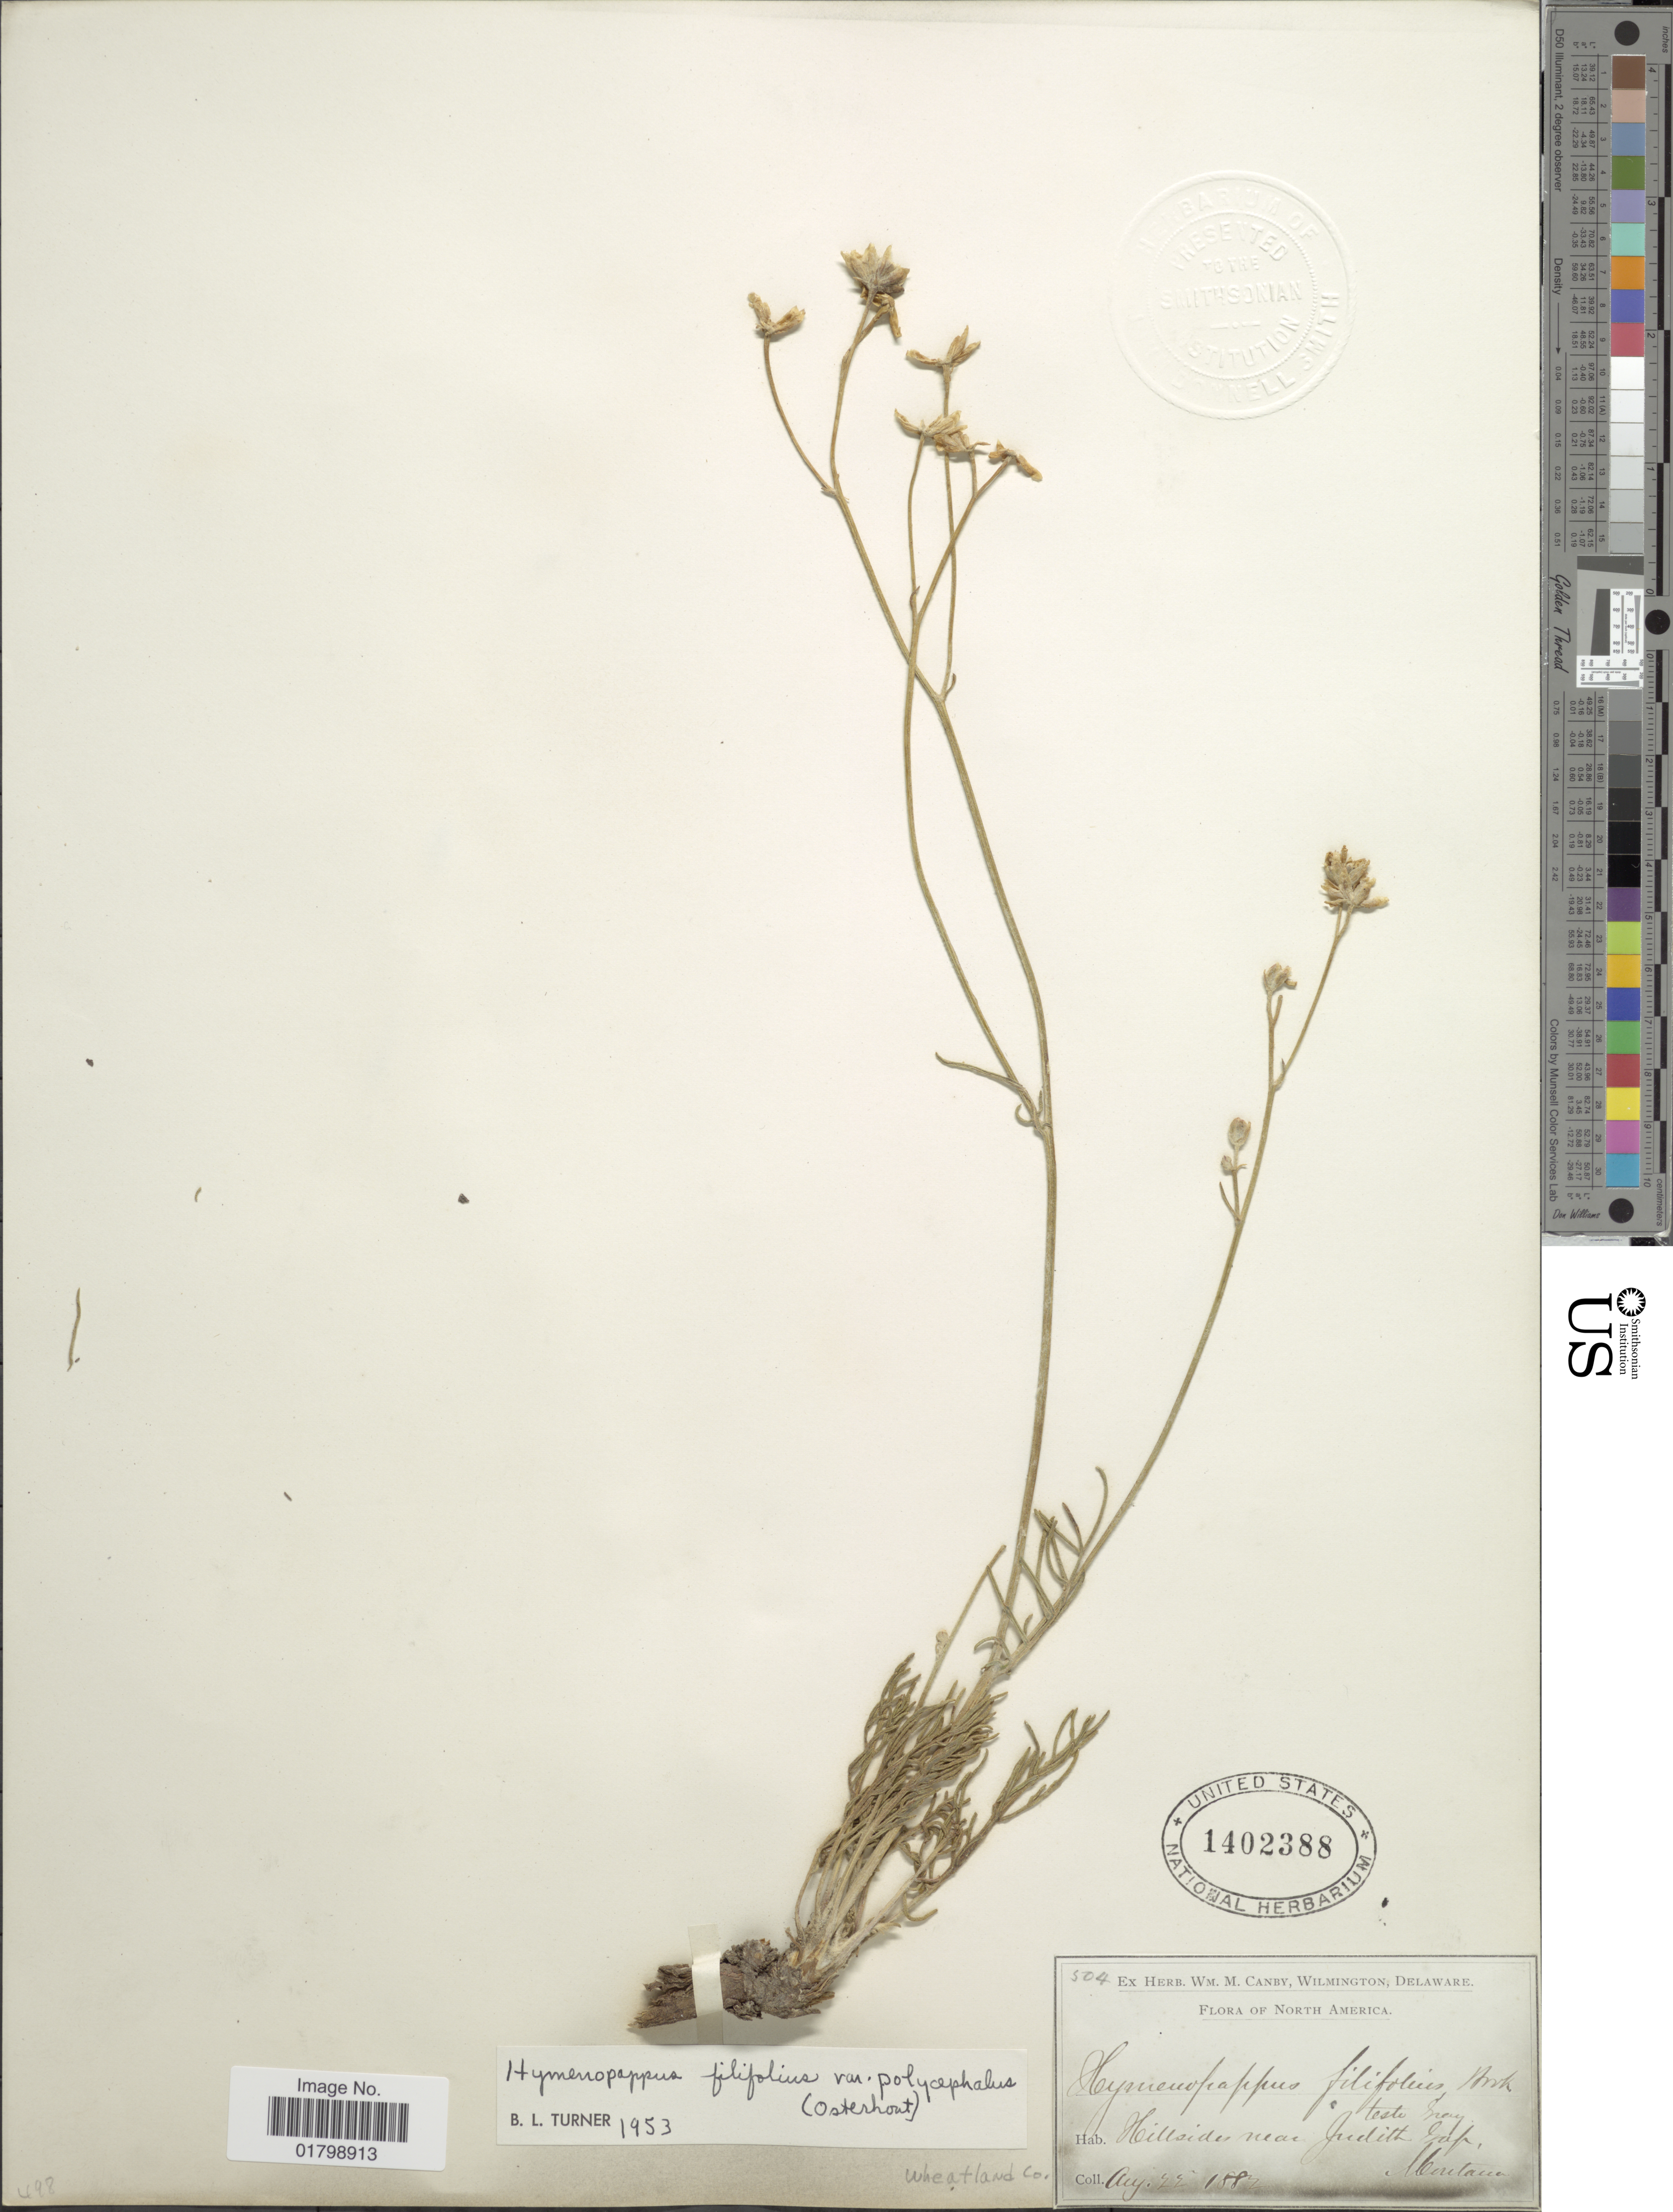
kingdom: Plantae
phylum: Tracheophyta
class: Magnoliopsida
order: Asterales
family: Asteraceae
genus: Hymenopappus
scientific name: Hymenopappus filifolius var. polycephalus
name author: (Osterh.) B.L. Turner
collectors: ex herb. W.M. Canby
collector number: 504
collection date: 1882-08-22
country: United States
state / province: Montana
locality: Hillside near Judith Gap, Wheatland Co.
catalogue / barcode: US 1402388